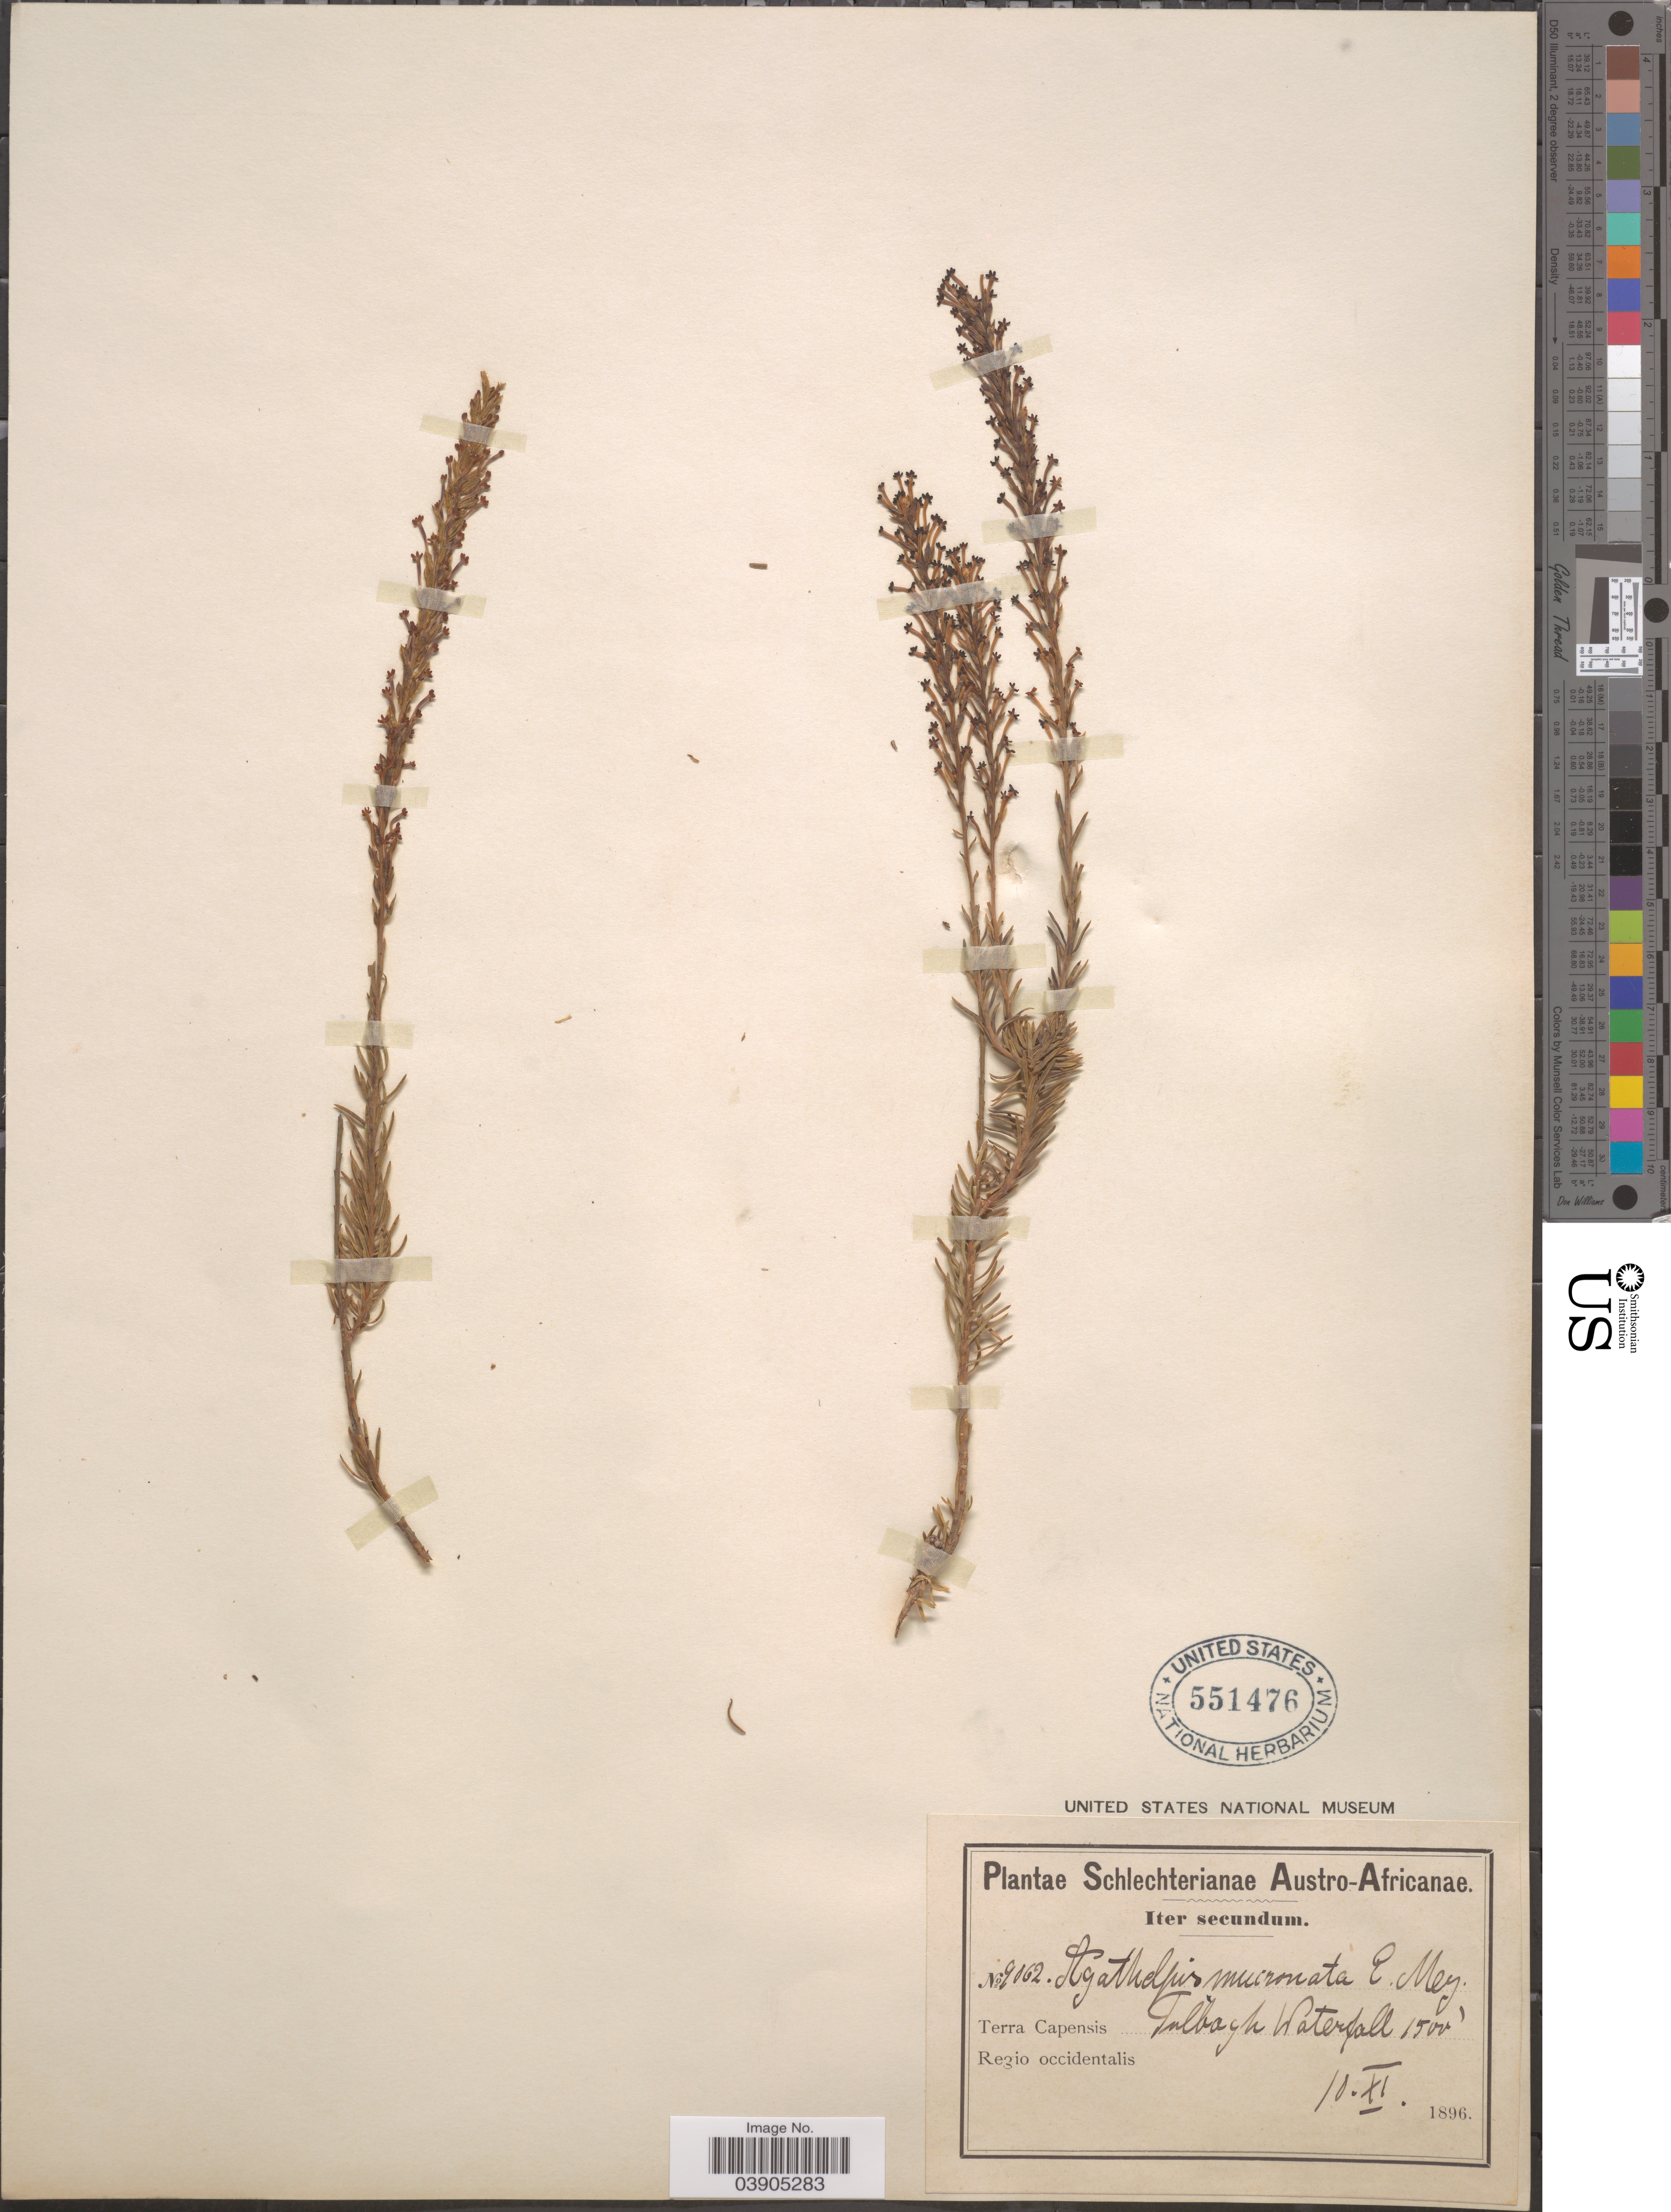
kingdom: Plantae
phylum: Tracheophyta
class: Magnoliopsida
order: Lamiales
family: Plantaginaceae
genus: Agathelpis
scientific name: Agathelpis mucronata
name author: E. Mey.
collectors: Schlechter, --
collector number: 9062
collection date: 1896-11-10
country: South Africa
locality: Austro-Africanae. Terra Capensis Tulbagh Waterfall. Regio occidentalis.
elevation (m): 457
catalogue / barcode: US 551476